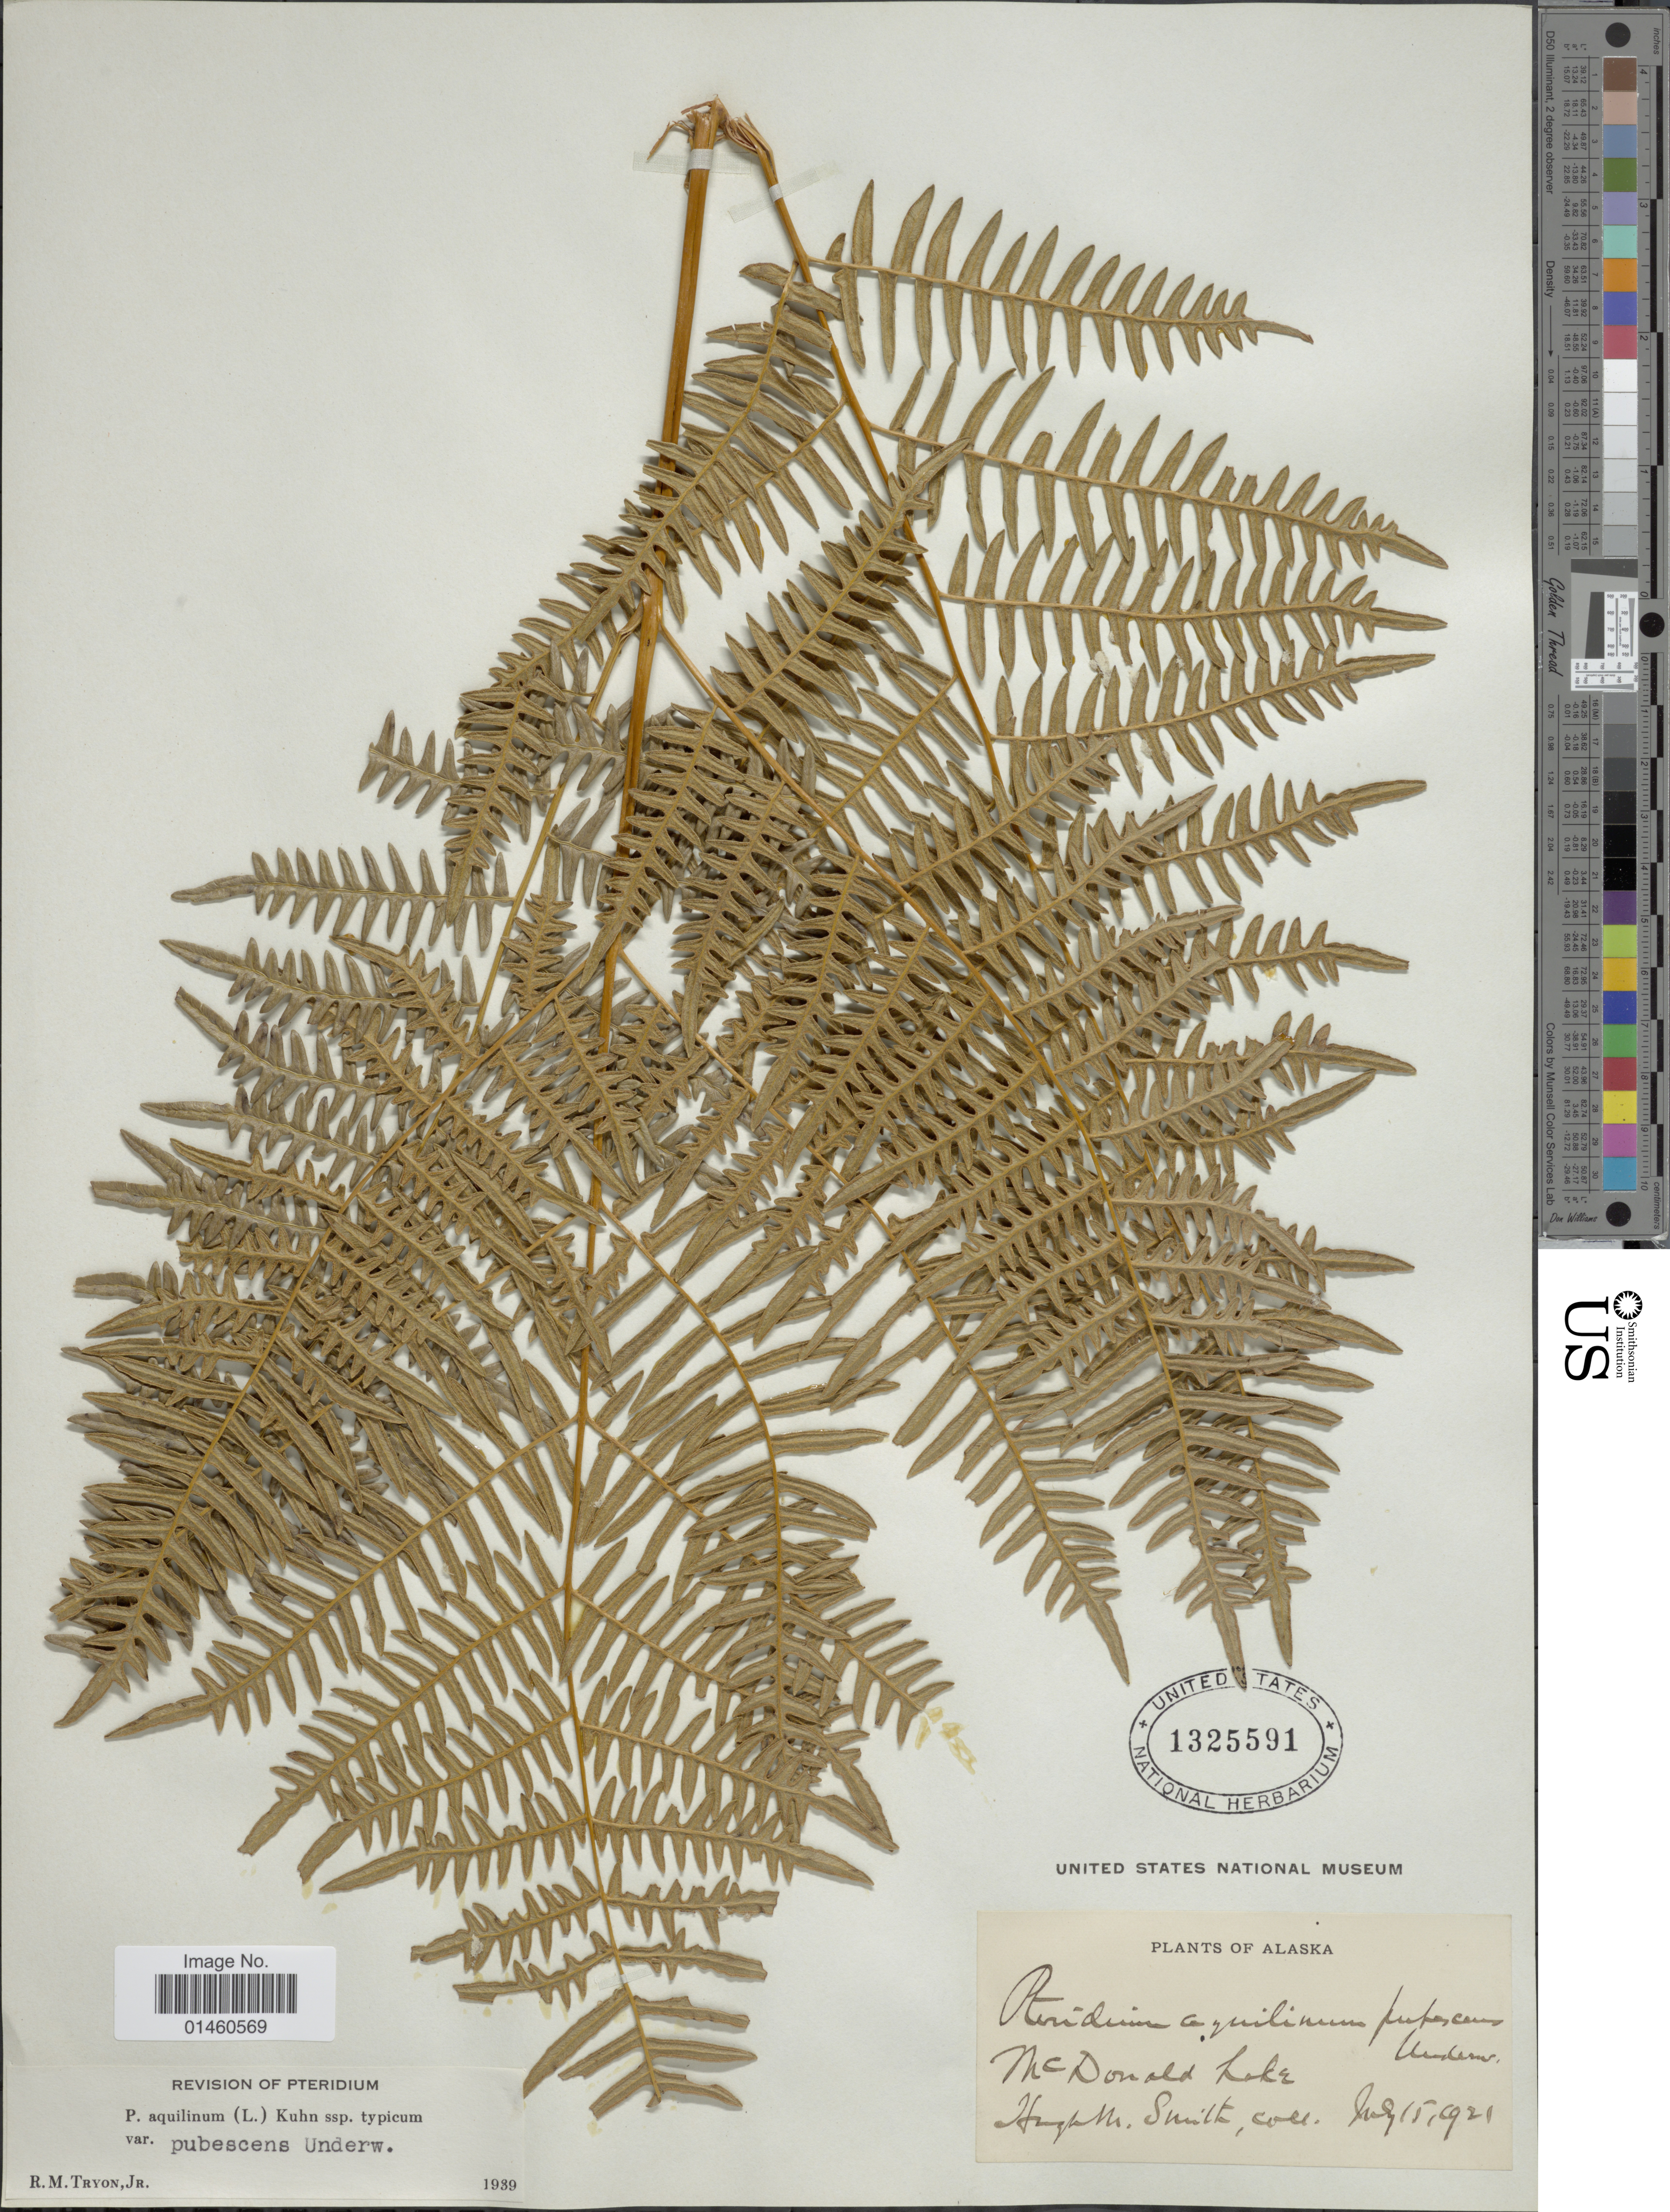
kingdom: Plantae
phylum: Tracheophyta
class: Polypodiopsida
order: Polypodiales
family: Dennstaedtiaceae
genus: Pteridium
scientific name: Pteridium pubescens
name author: (Underw.) Christenh.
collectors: H. M. Smith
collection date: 1921-07-15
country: United States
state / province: Alaska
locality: McDonald Lake.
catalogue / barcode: US 1325591